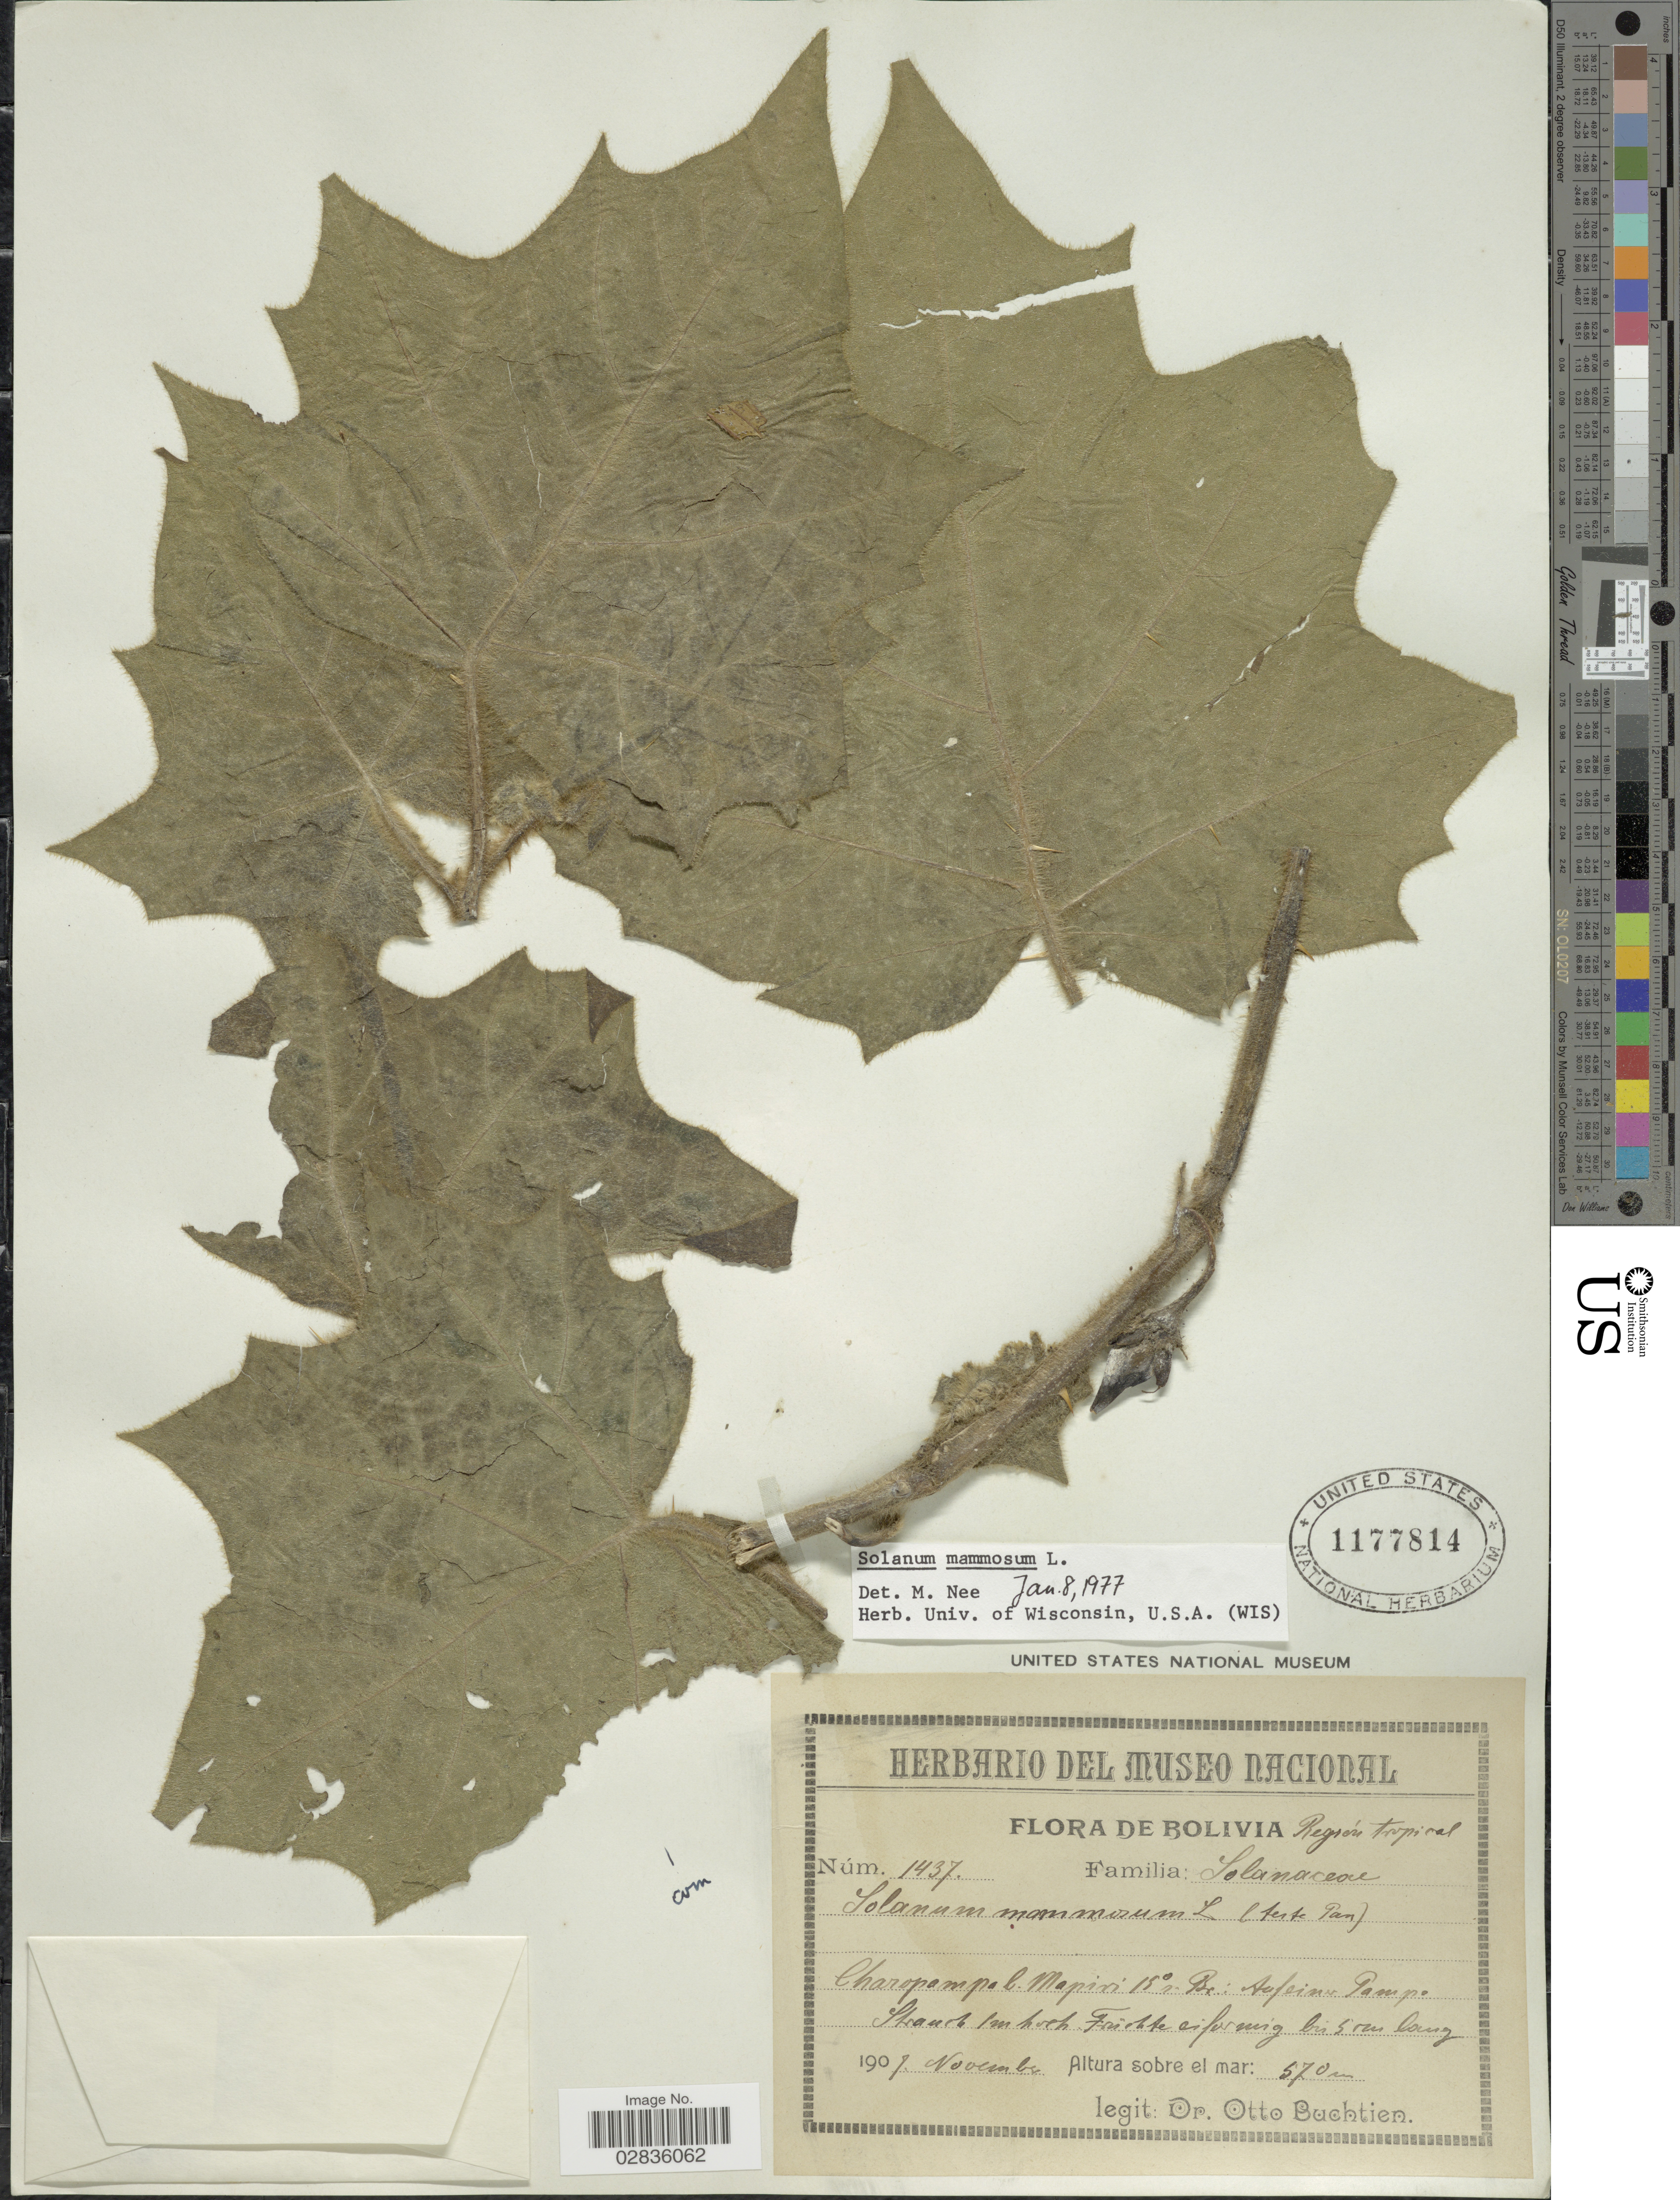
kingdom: Plantae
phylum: Tracheophyta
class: Magnoliopsida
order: Solanales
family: Solanaceae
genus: Solanum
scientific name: Solanum mammosum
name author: L.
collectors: O. Buchtien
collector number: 1437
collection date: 1907-11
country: Bolivia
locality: Región tropical. Charopampa l. Mapiri 15°s. Br: Auf der Pampa.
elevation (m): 570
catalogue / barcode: US 1177814